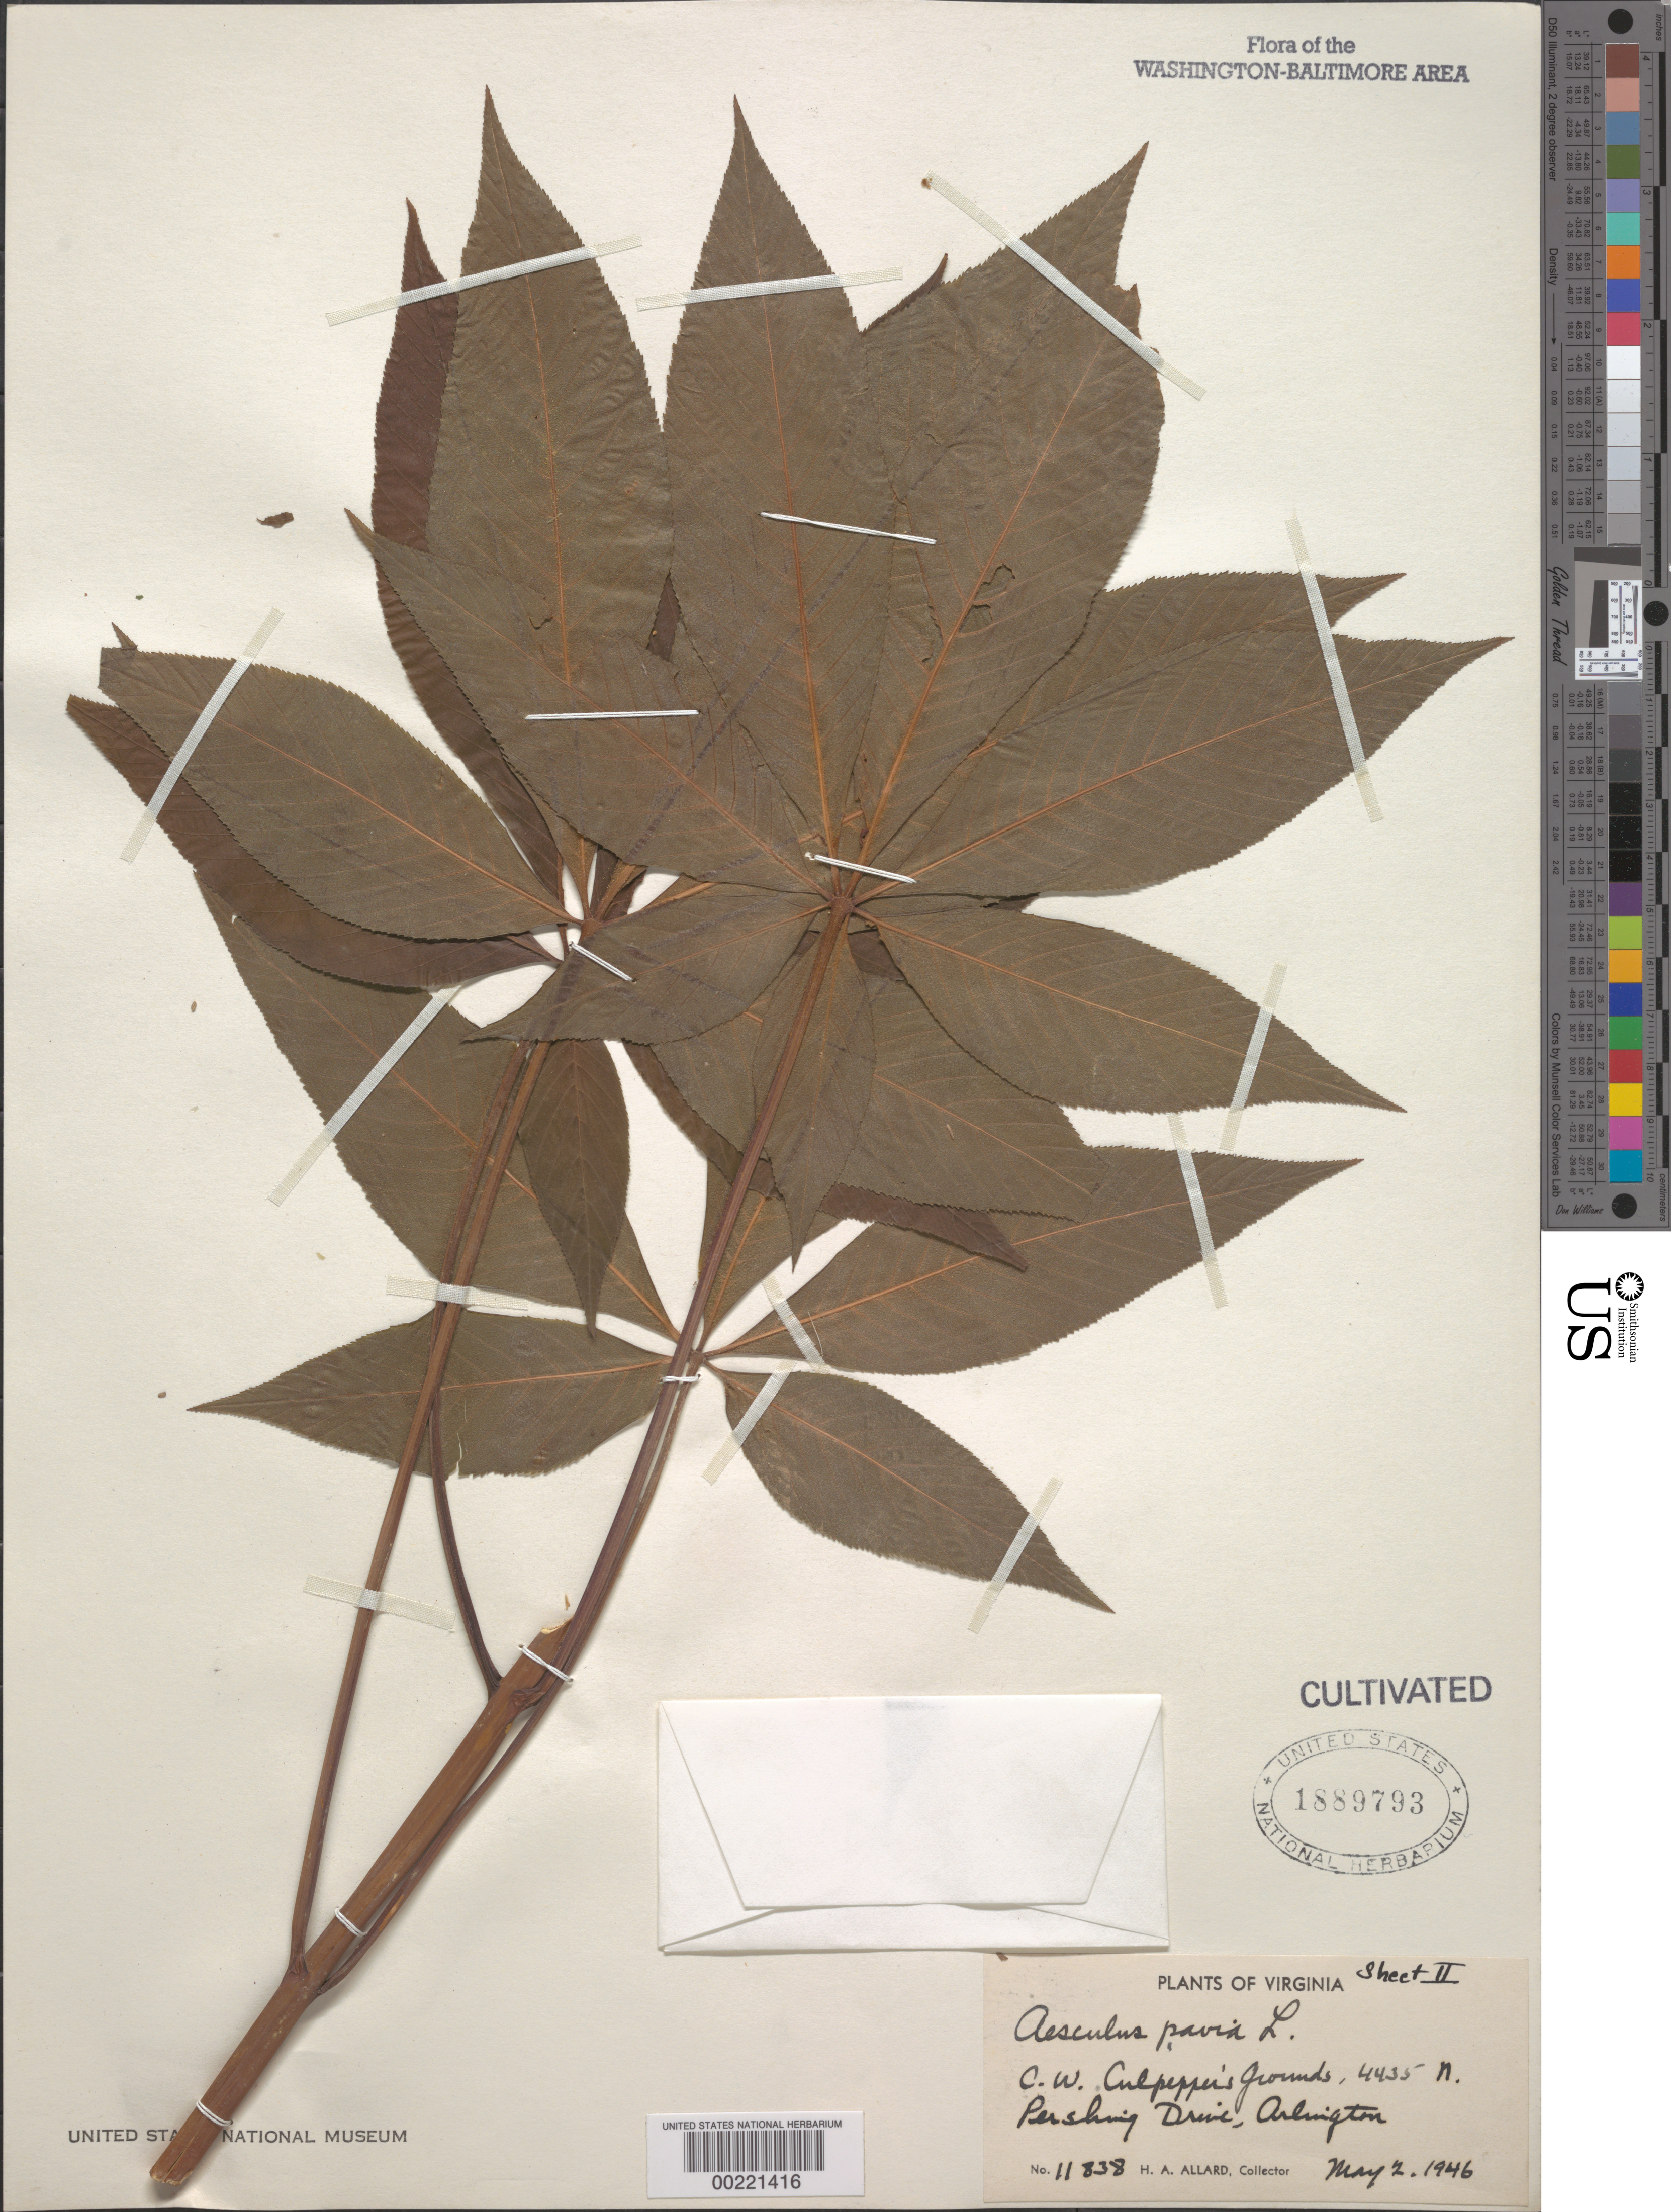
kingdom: Plantae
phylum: Tracheophyta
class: Magnoliopsida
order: Sapindales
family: Sapindaceae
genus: Aesculus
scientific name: Aesculus pavia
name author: L.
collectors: H. A. Allard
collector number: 11838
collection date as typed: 02 May 1946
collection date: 1946-05-02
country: United States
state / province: Virginia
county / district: Arlington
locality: Arlington, 4435 N. Pershing Drive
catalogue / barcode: US 1889793